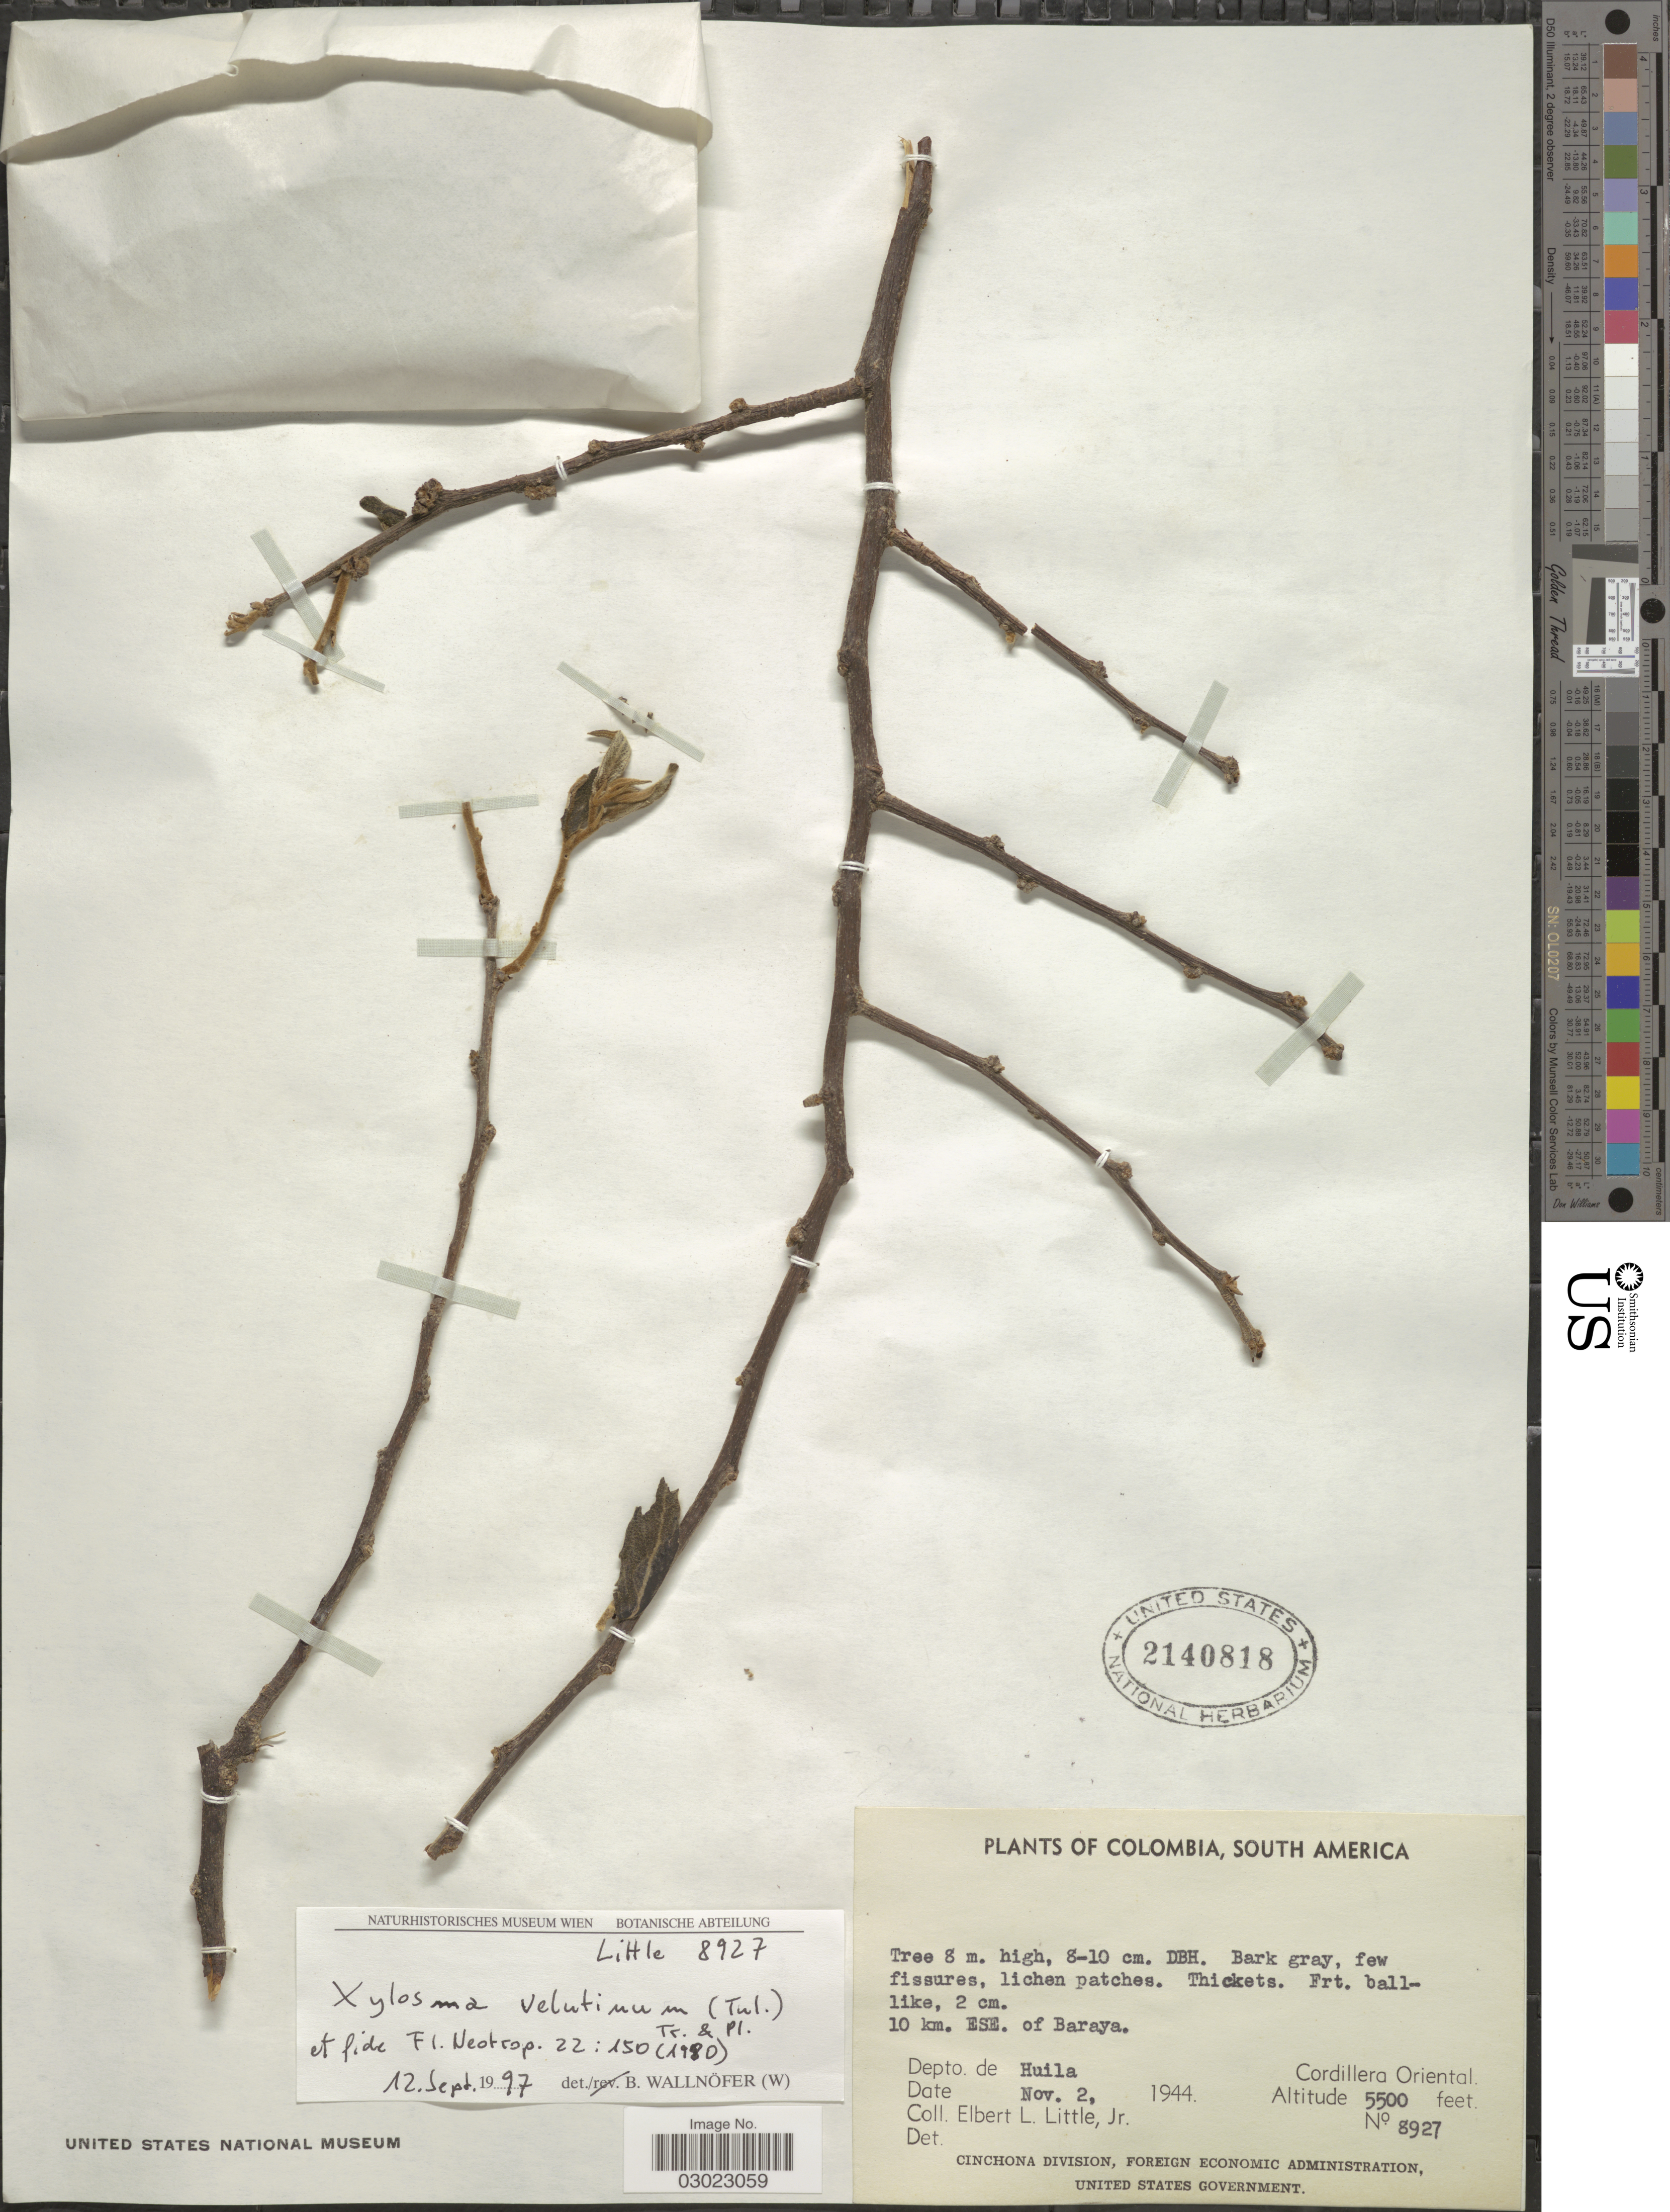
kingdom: Plantae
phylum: Tracheophyta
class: Magnoliopsida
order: Malpighiales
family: Salicaceae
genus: Xylosma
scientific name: Xylosma velutina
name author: (Tul.) Triana & Planch.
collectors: E. L. Little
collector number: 8927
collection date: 1944-11-02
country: Colombia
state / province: Huila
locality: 10 km. ESE. of Baraya. Depto. de Huila. Cordillera Oriental.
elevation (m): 1676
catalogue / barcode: US 2140818